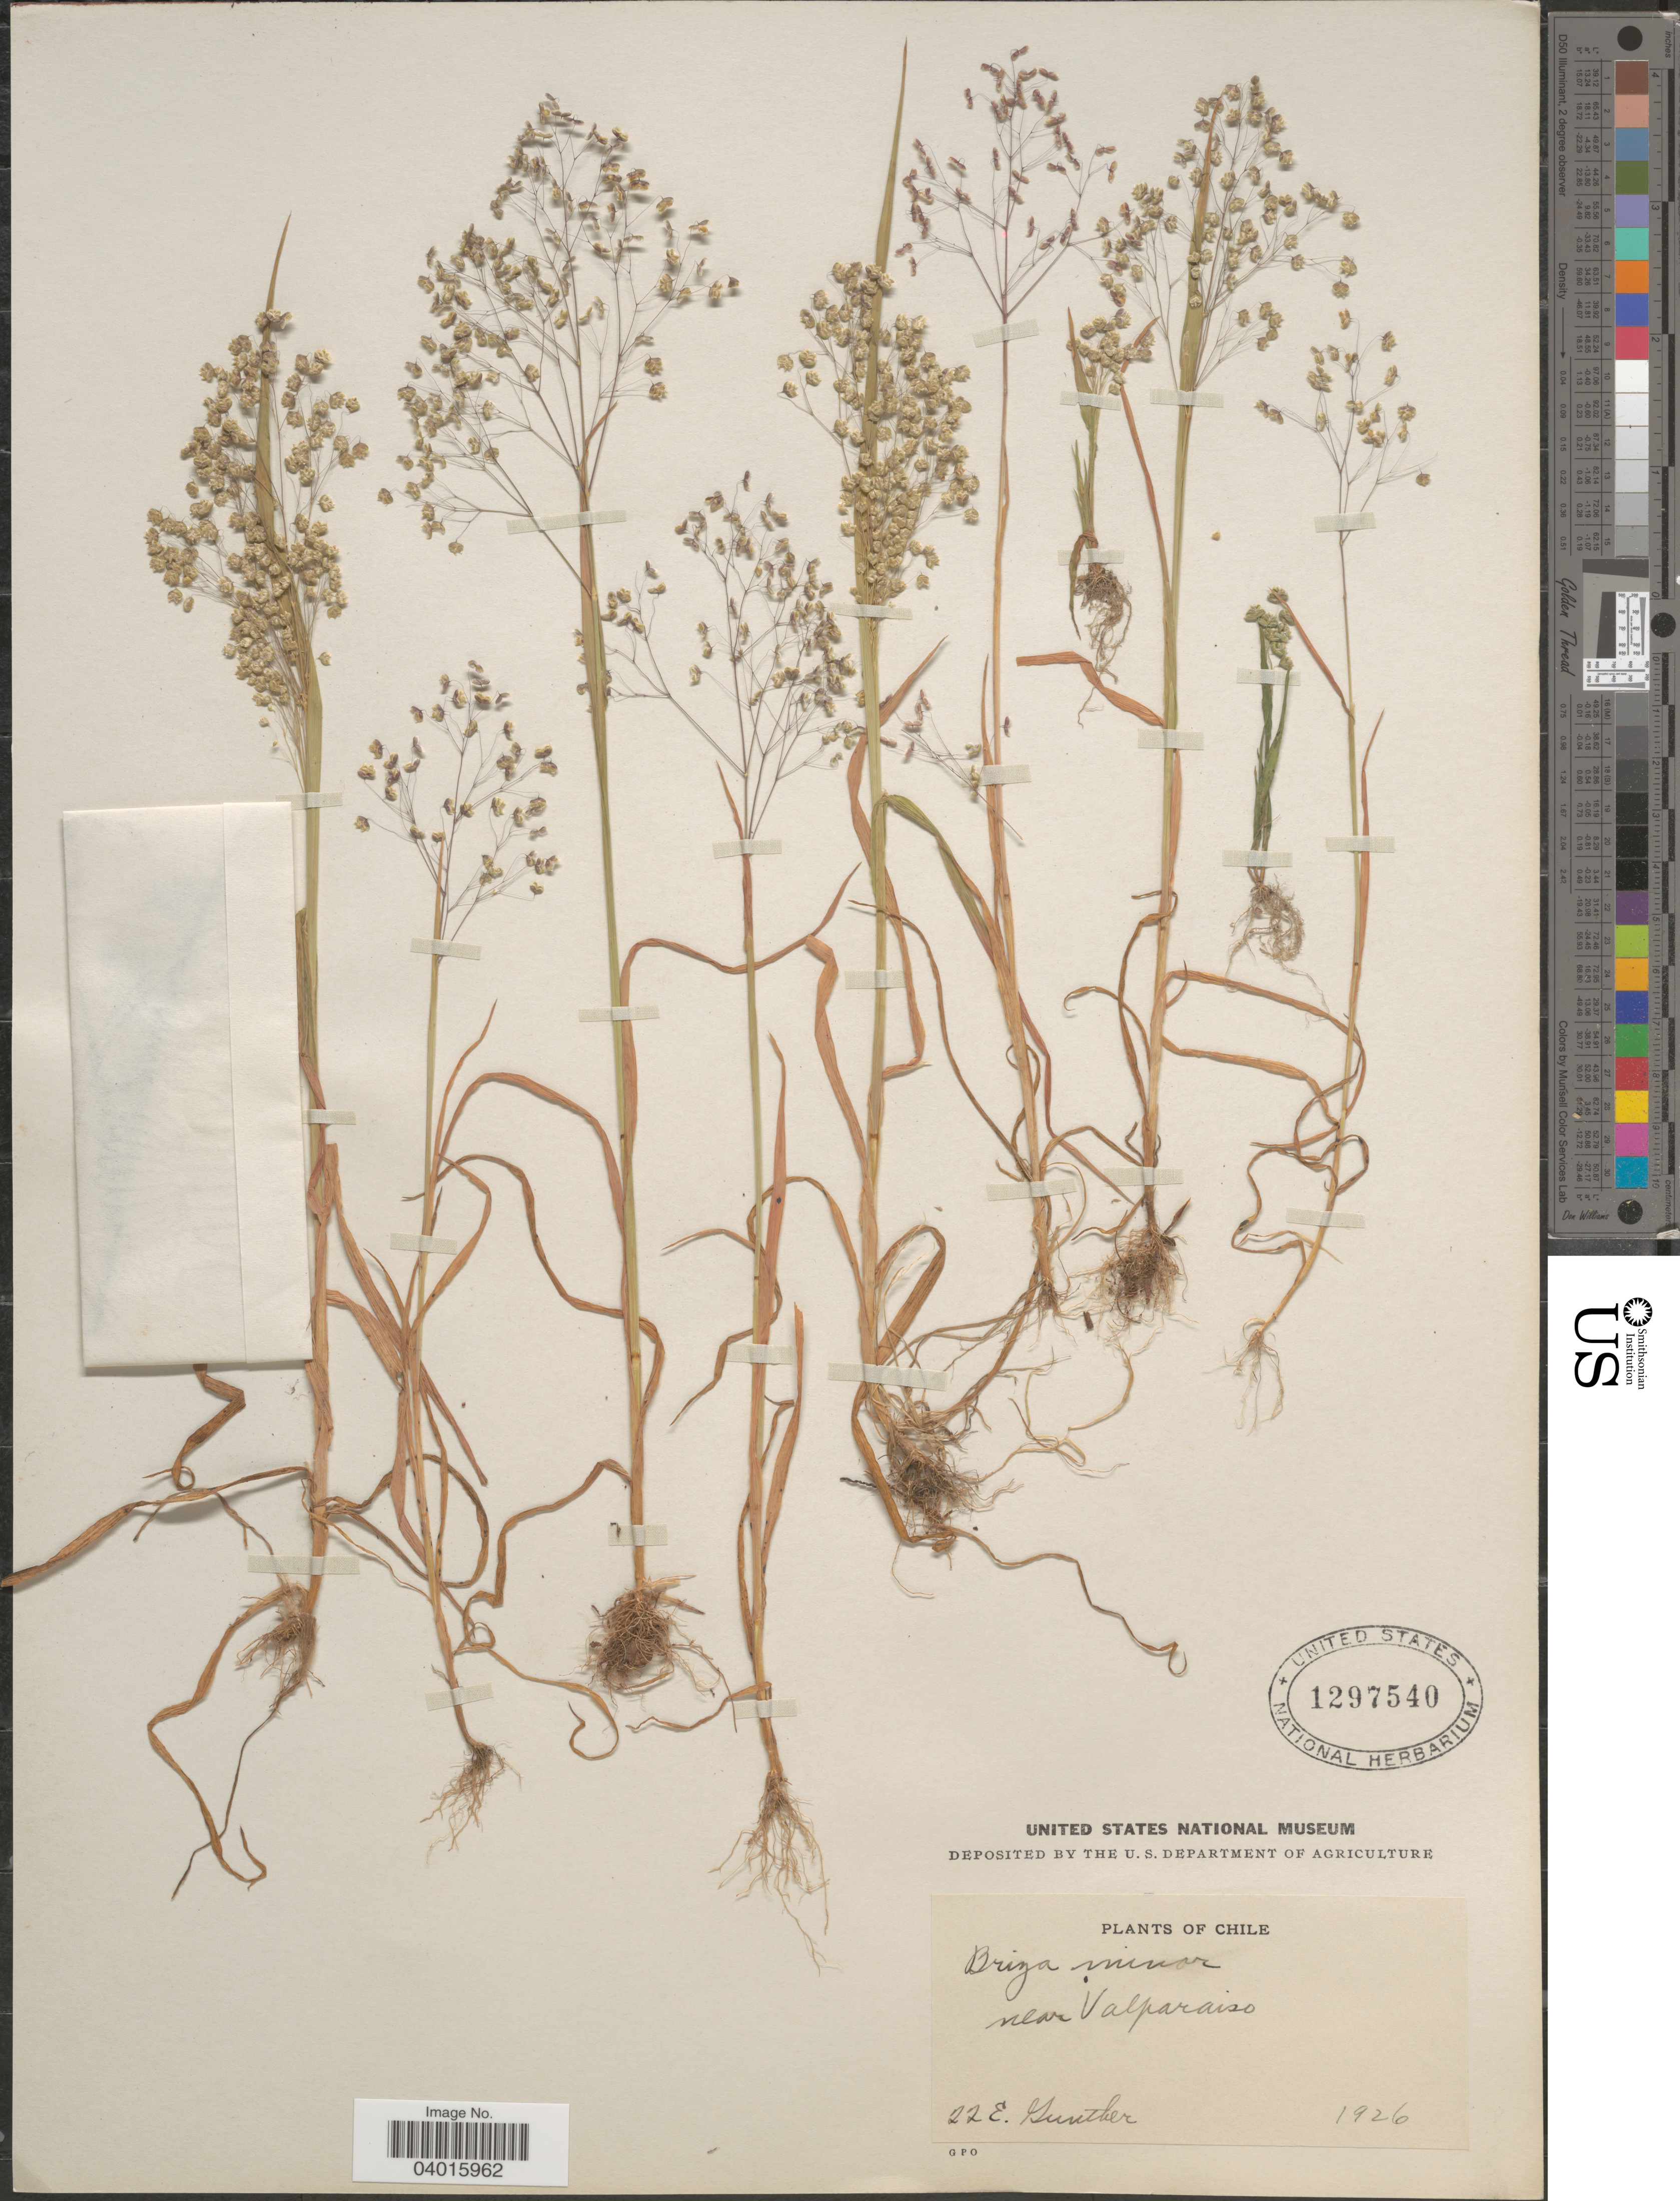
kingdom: Plantae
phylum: Tracheophyta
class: Liliopsida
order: Poales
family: Poaceae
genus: Briza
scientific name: Briza minor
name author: L.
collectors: E. Gunther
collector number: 22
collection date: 1926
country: Chile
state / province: Valparaíso (V)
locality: Near Valparaiso.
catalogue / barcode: US 1297540